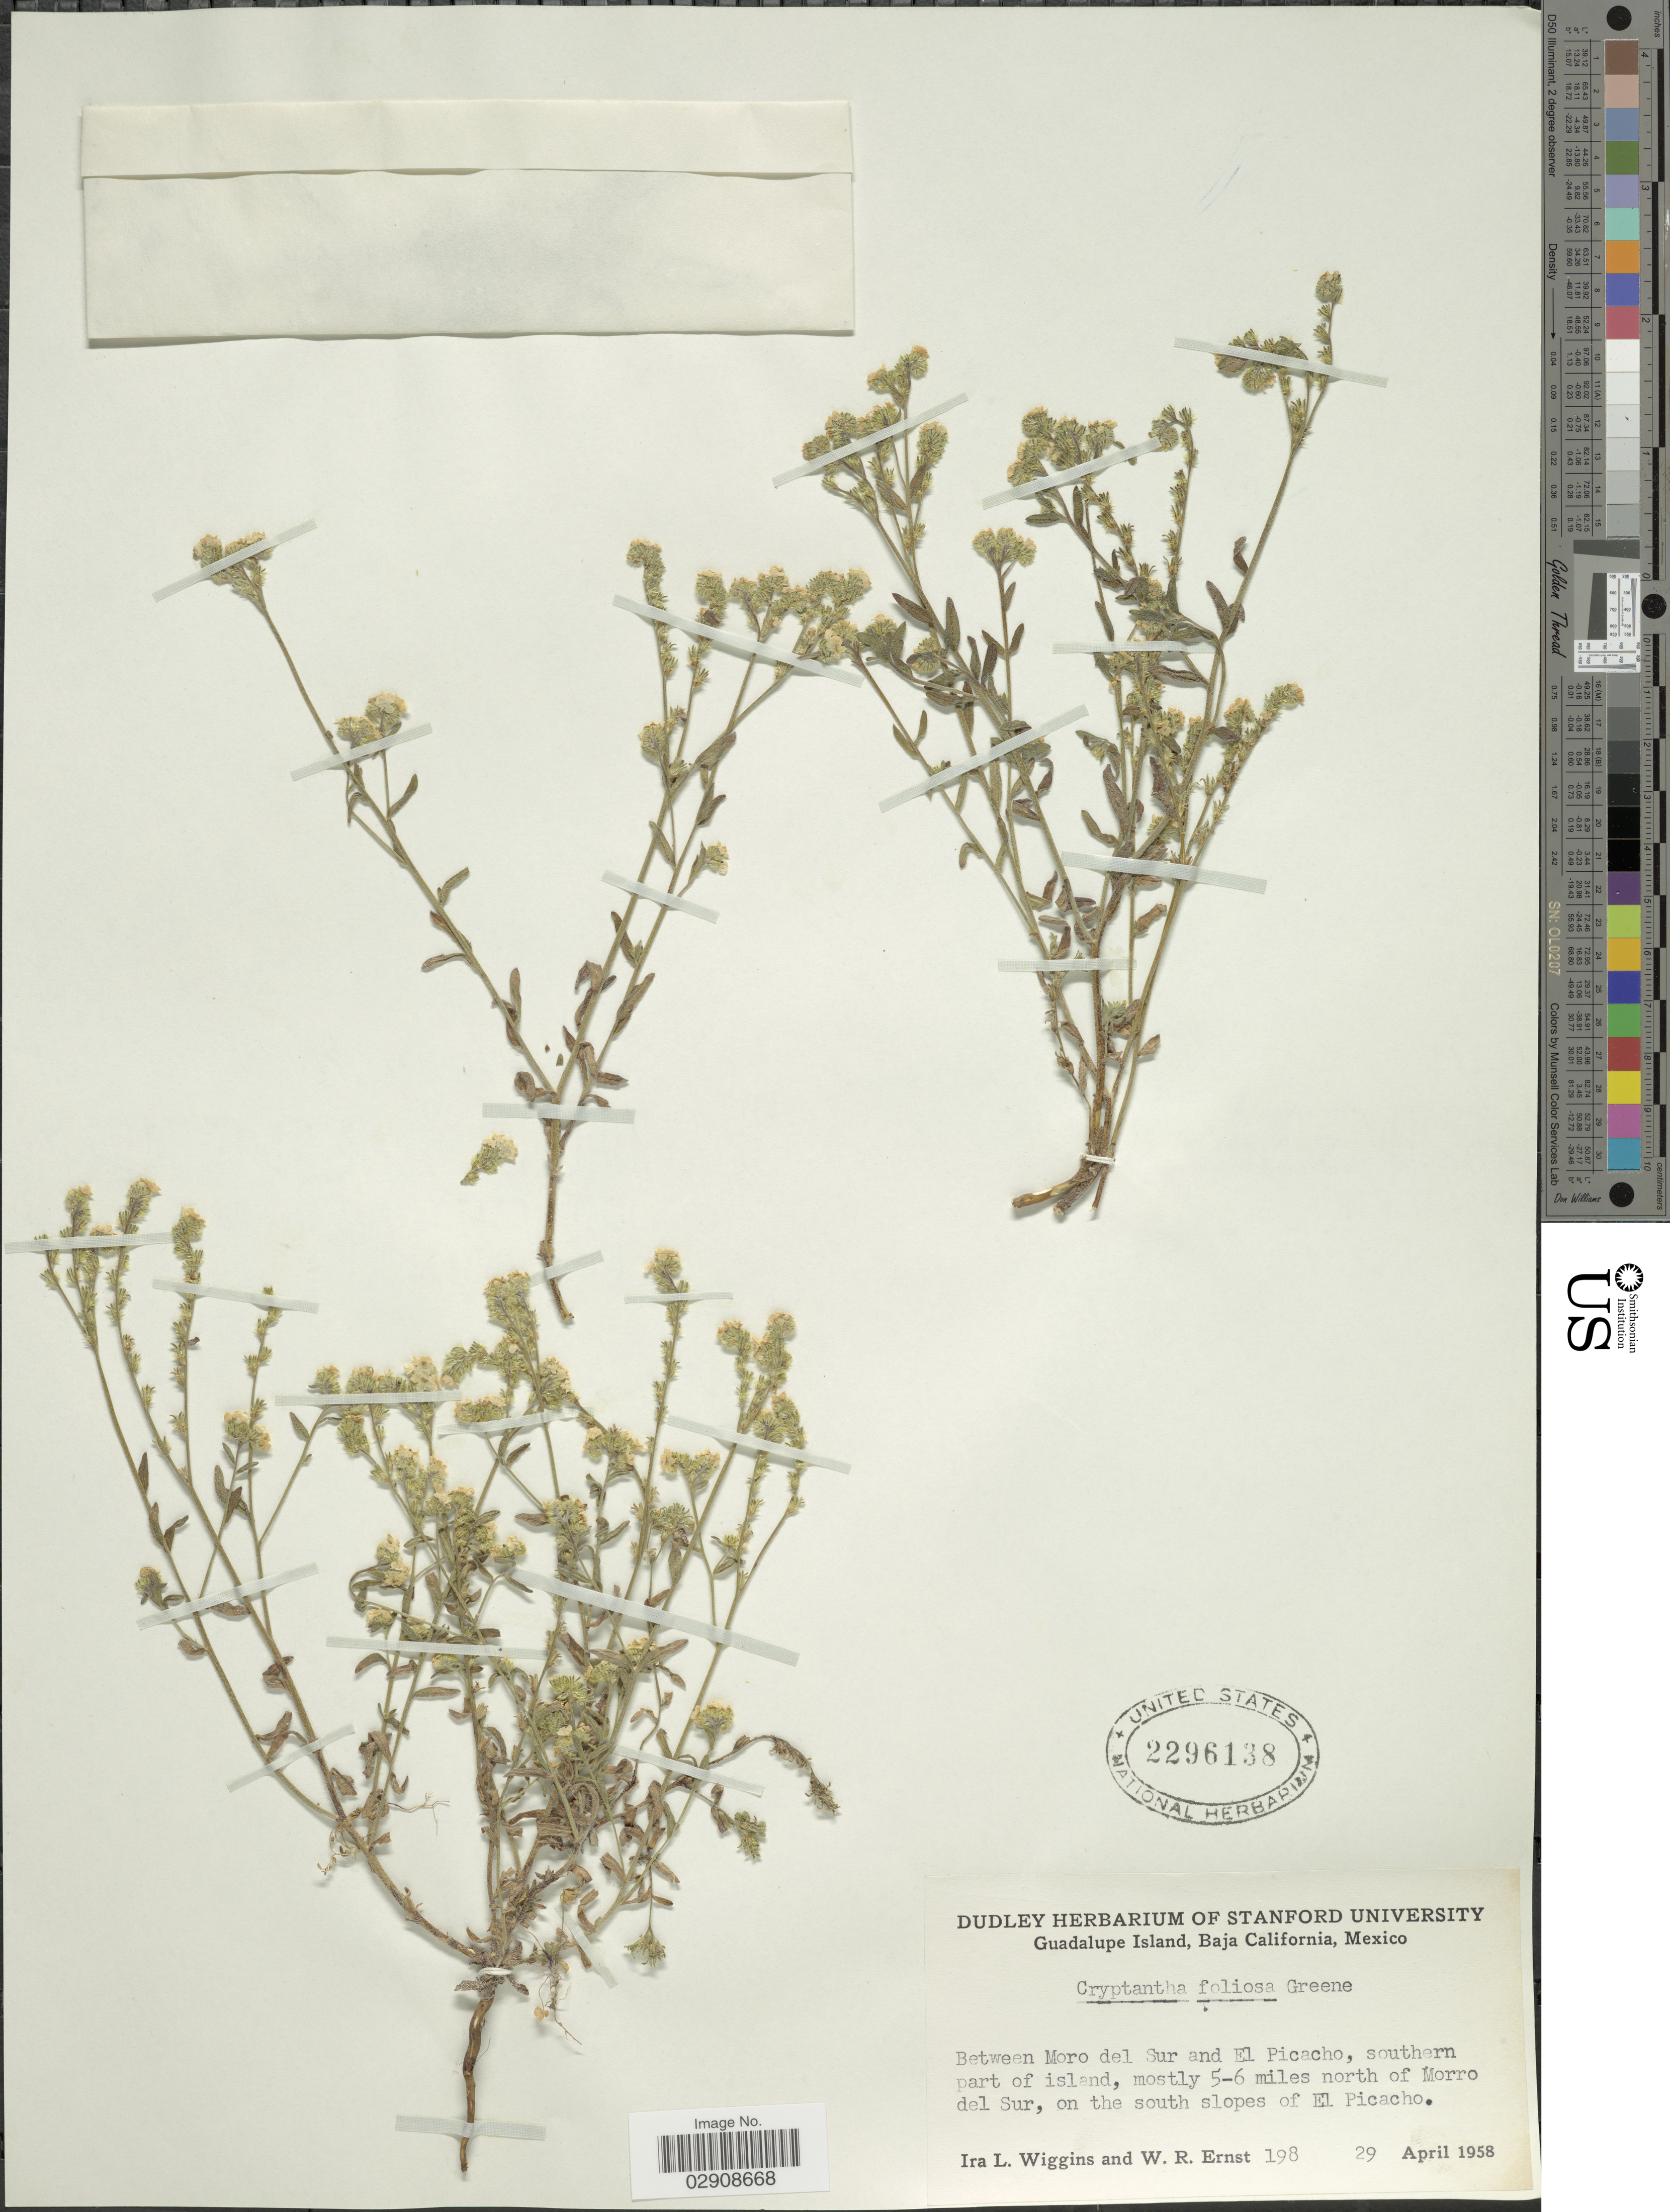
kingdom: Plantae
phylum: Tracheophyta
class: Magnoliopsida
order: Boraginales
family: Boraginaceae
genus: Cryptantha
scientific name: Cryptantha foliosa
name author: (Greene) Greene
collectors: I. L. Wiggins & W. R. Ernst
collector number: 198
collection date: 1958-04-29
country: Mexico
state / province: Baja California Norte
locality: Guadalupe Island. Between Moro del Sur and El Picacho, southern part of island, mostly 5-6 miles north of Morro del Sur, on the south slopes of El Picacho.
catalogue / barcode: US 2296138